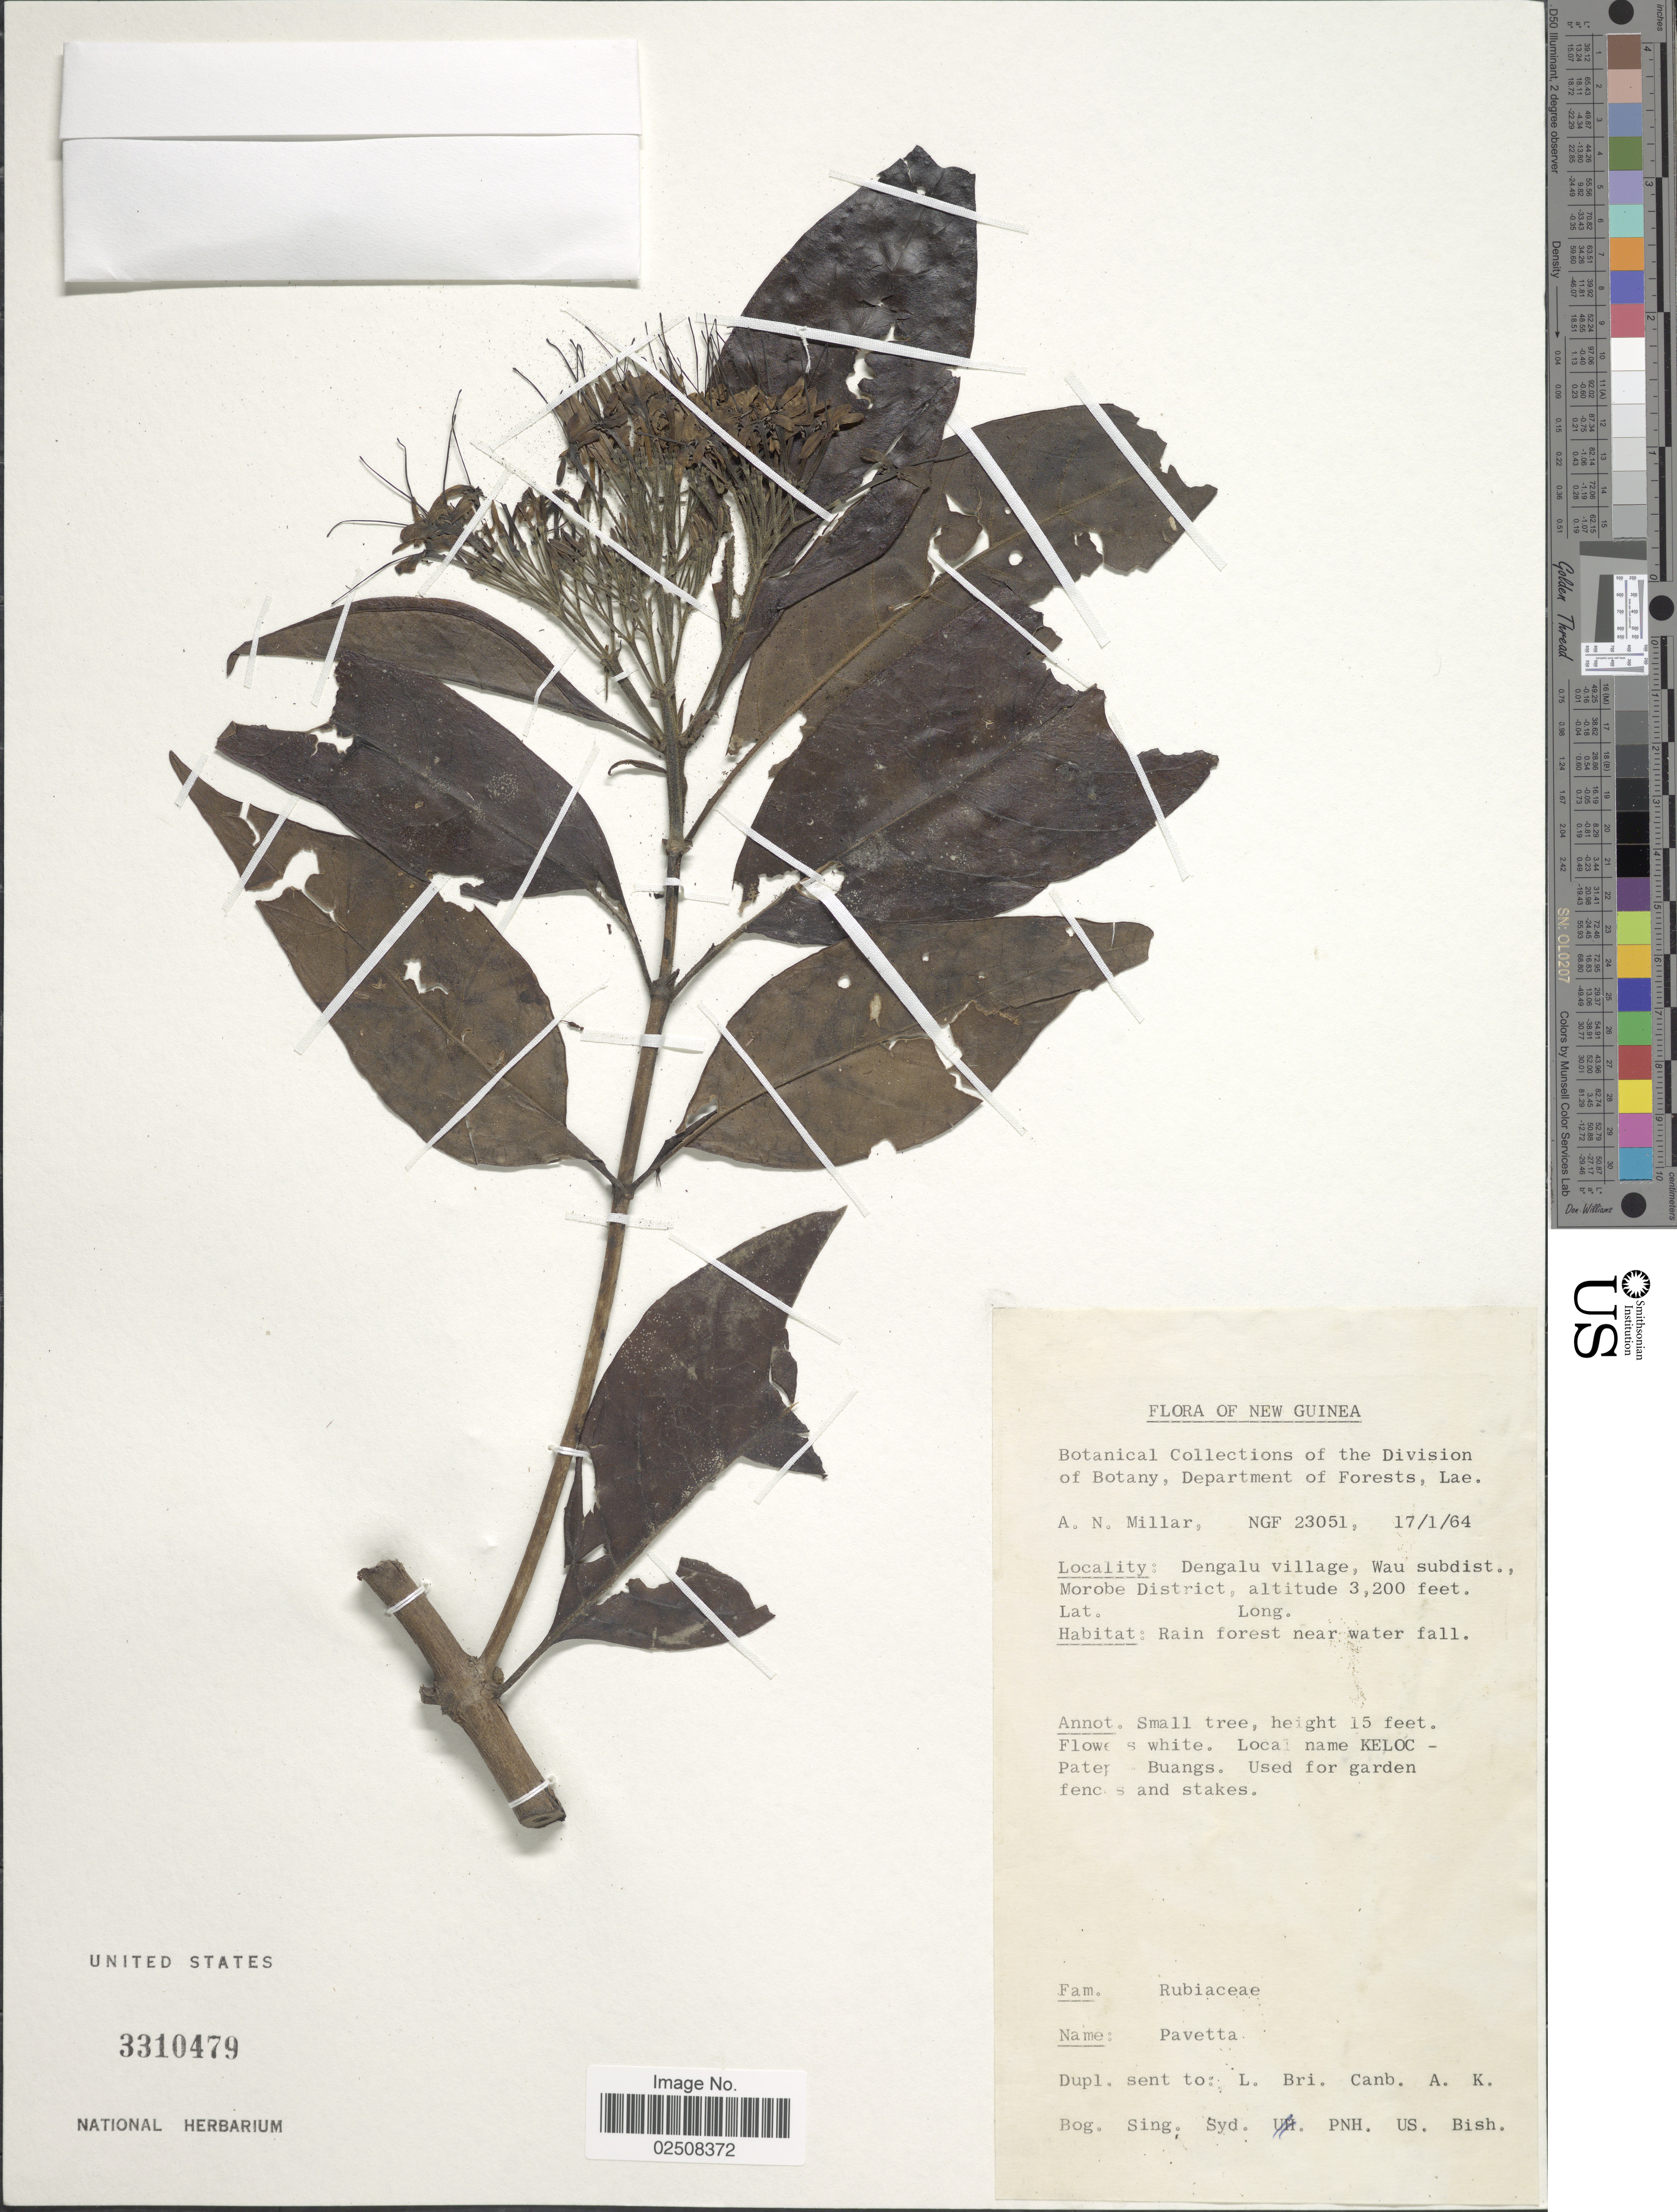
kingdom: Plantae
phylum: Tracheophyta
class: Magnoliopsida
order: Gentianales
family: Rubiaceae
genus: Pavetta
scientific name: Pavetta sp.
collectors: A. Millar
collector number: NGF 23051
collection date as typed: Transcribed d/m/y: 17/1/64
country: Papua New Guinea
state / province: Morobe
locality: New Guinea, Dengalu village, Wau subdist., Morobe District, Rain forest near water fall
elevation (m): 975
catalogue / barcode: US 3310479